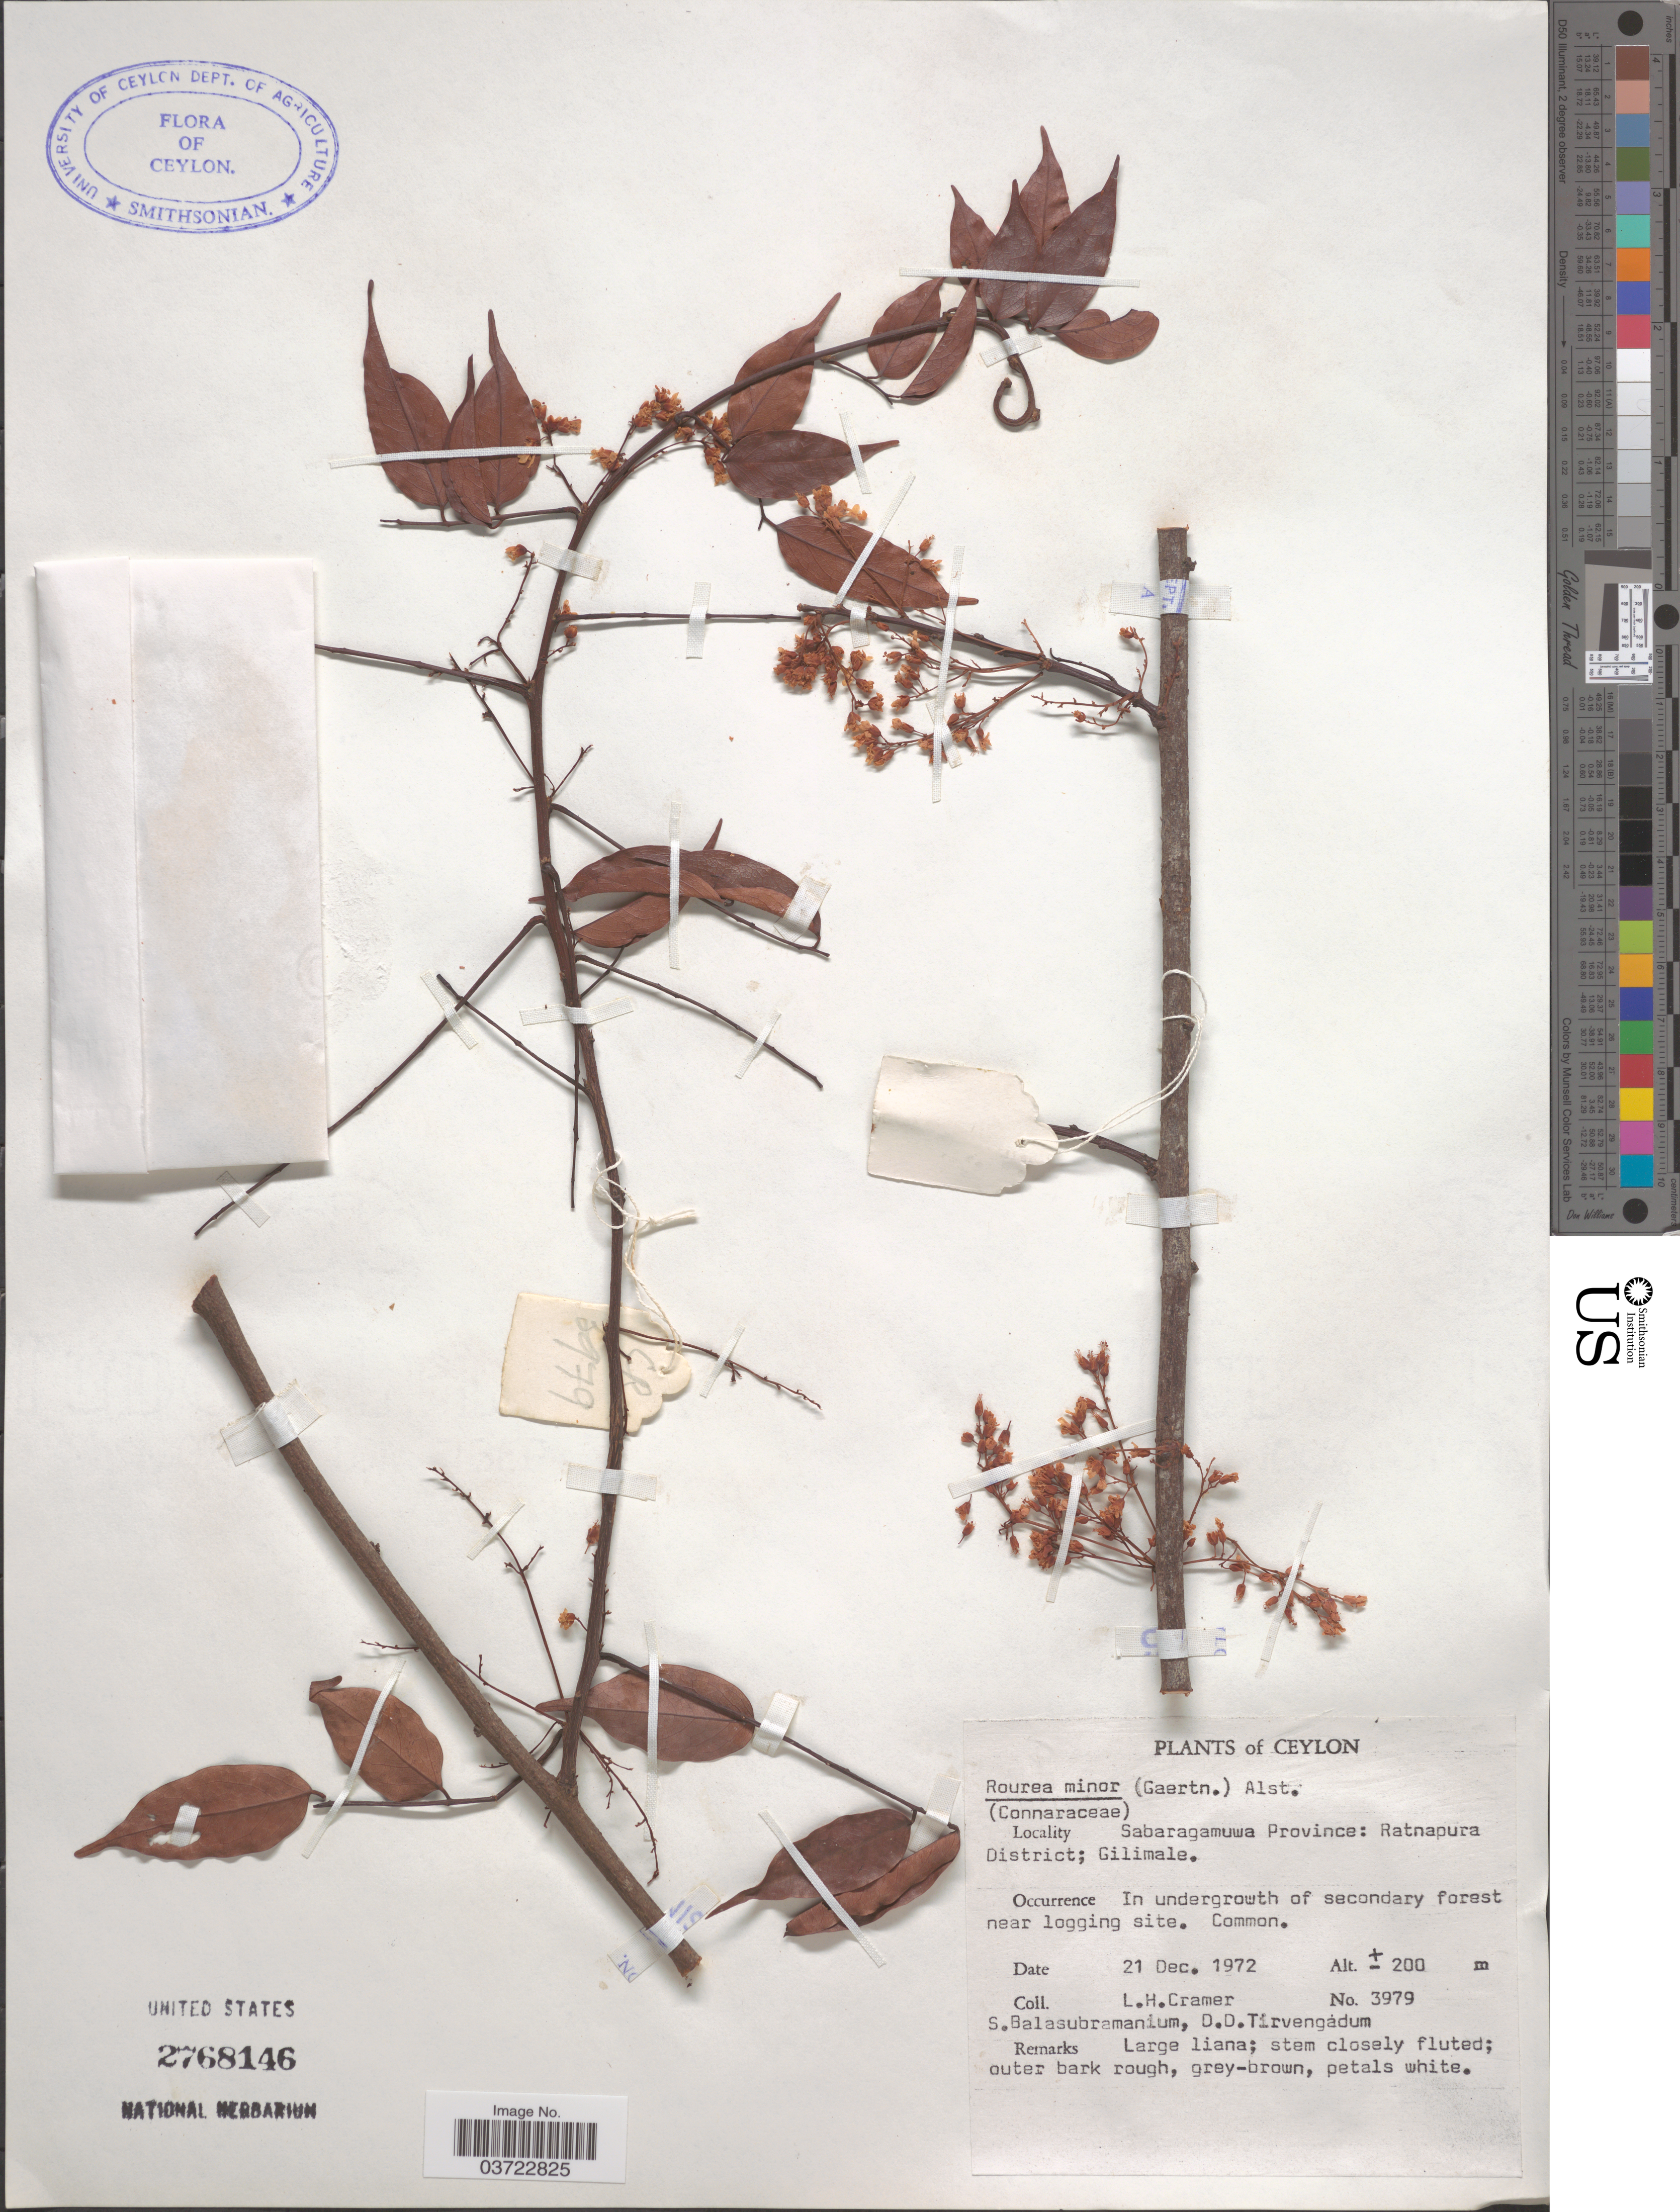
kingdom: Plantae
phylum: Tracheophyta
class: Magnoliopsida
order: Oxalidales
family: Connaraceae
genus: Rourea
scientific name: Rourea minor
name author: (Gaertn.) Leenh.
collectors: L. H. Cramer, S. Balasubramanium & D. Tirvengadum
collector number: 3979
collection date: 1972-12-21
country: Sri Lanka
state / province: Sabaragamuwa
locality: Ceylon. Ratnapura District; Gilimale.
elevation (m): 200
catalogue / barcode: US 2768146